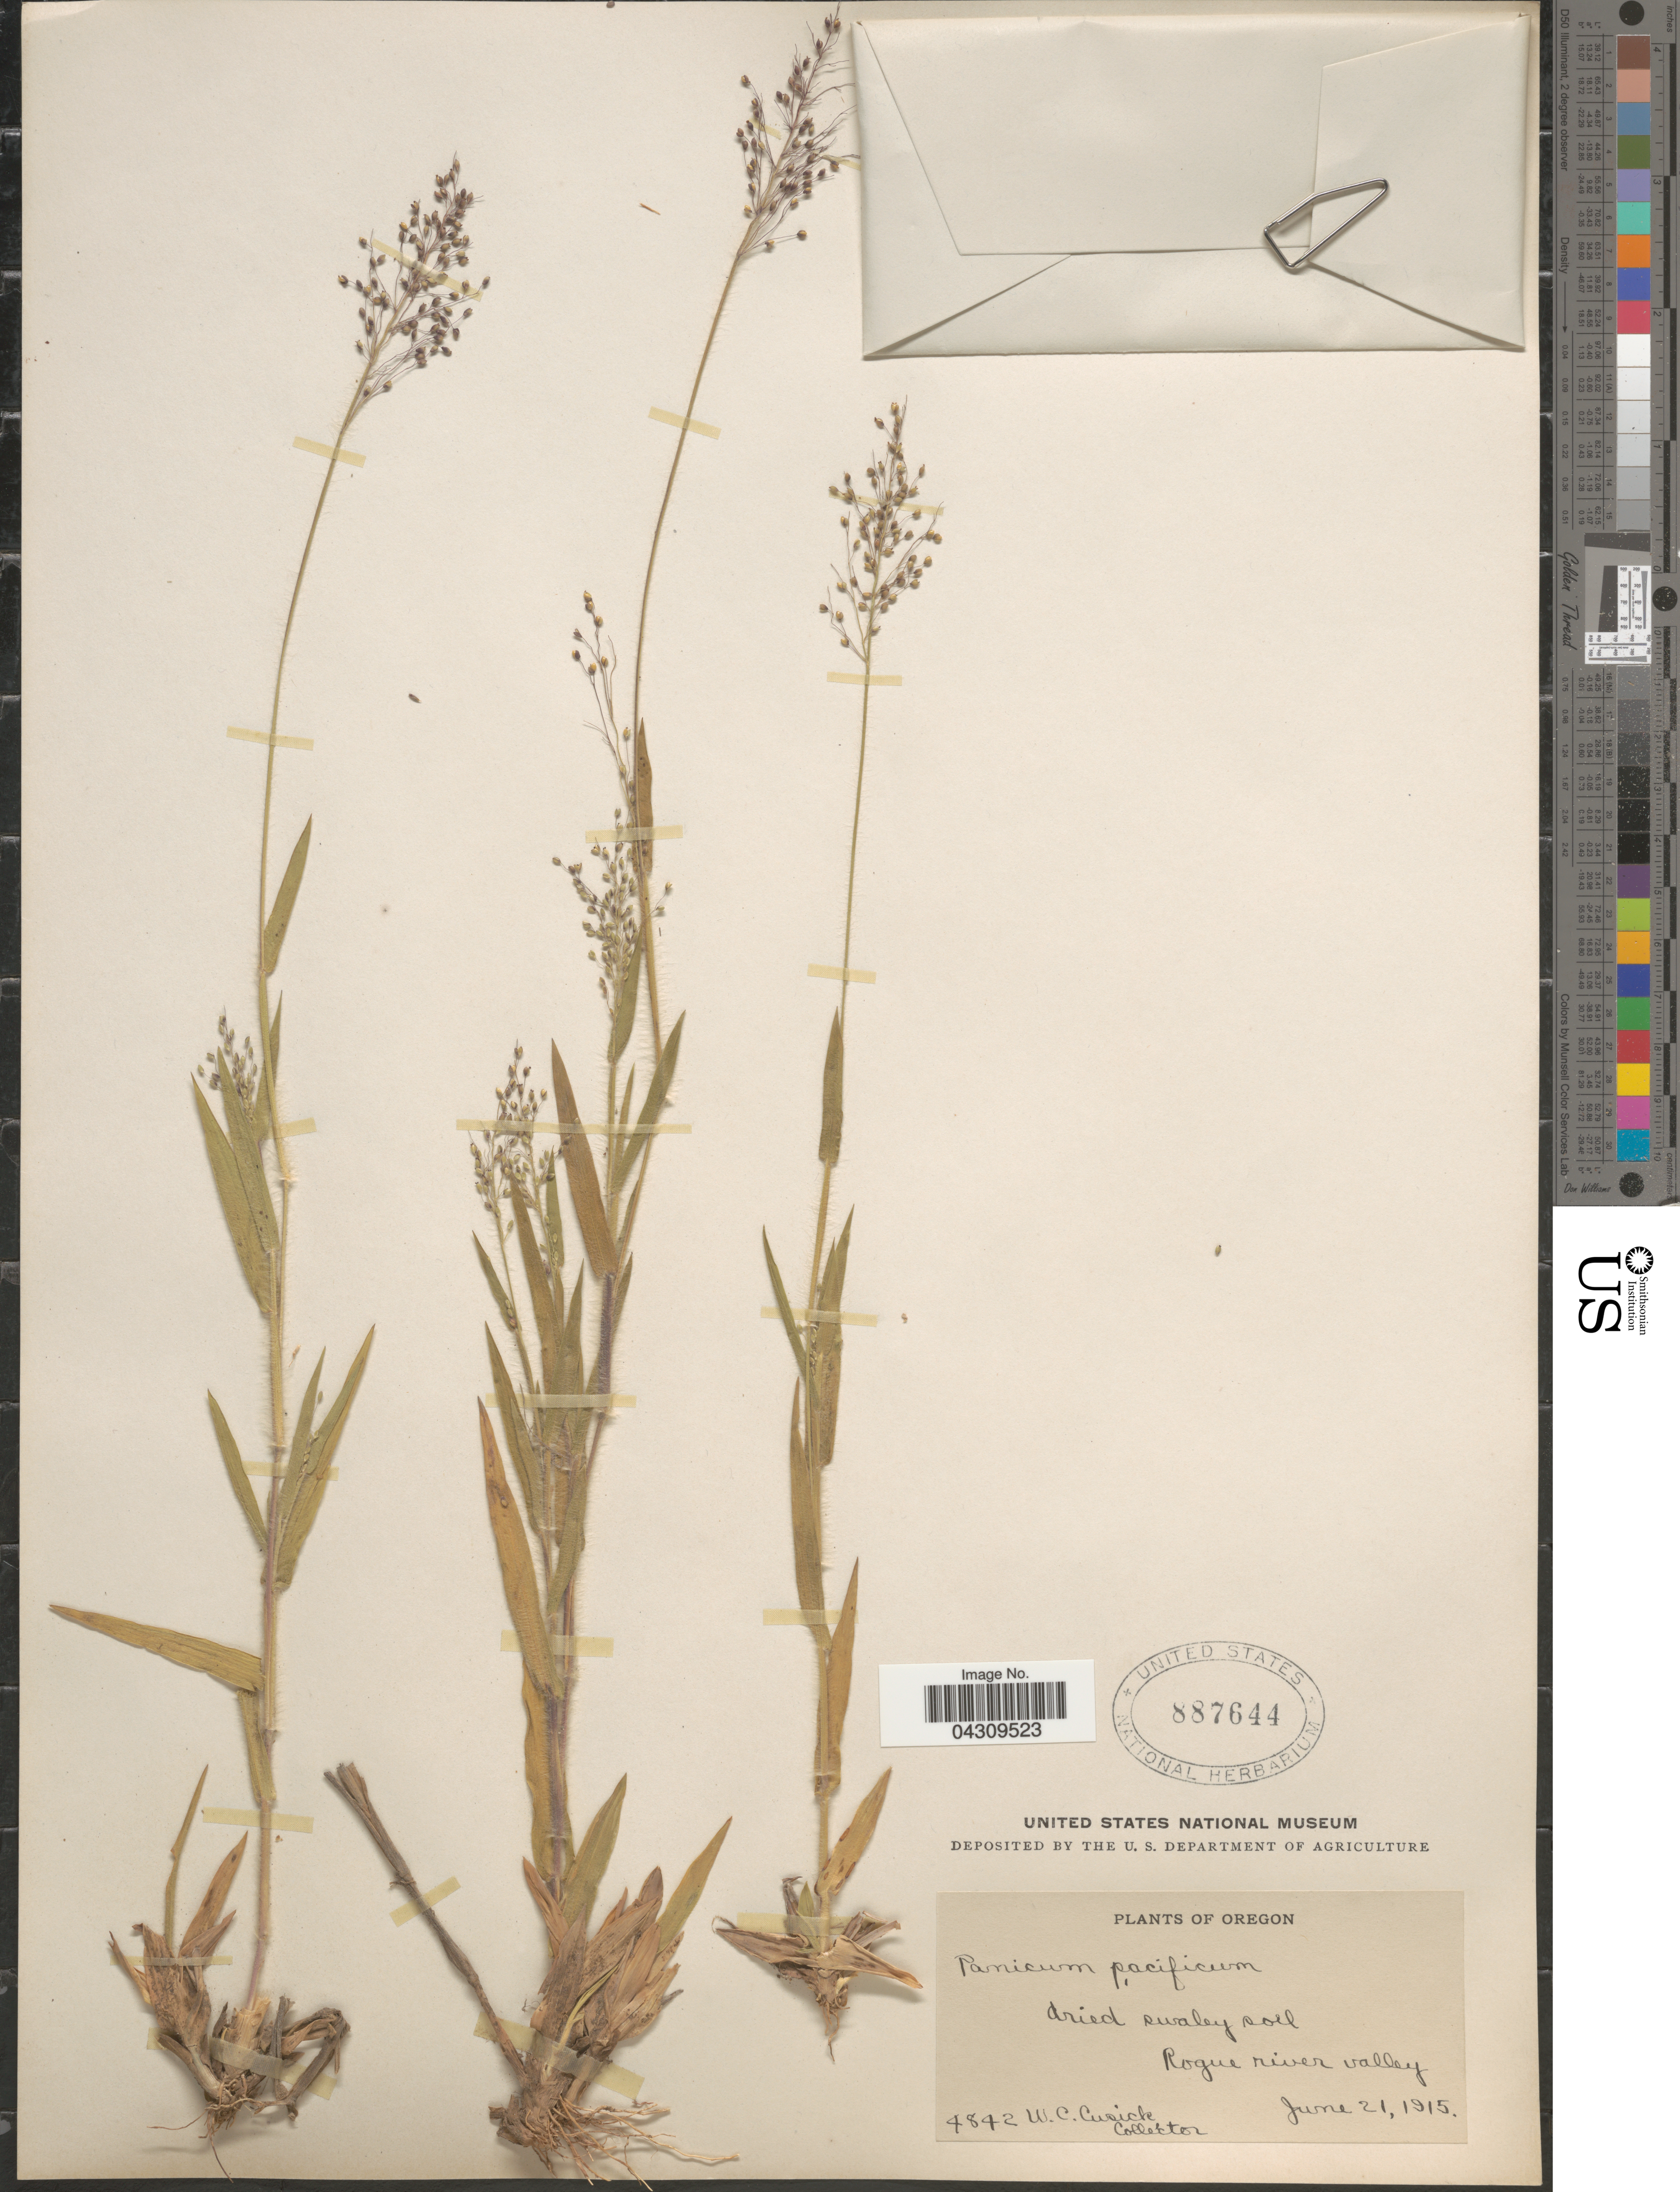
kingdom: Plantae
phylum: Tracheophyta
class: Liliopsida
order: Poales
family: Poaceae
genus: Dichanthelium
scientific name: Dichanthelium acuminatum var. acuminatum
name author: (Sw.) Gould & C.A. Clark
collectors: W. C. Cusick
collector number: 4842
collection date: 1915-06-21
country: United States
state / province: Oregon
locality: Dried swaley soil. Rogue river valley.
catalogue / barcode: US 887644